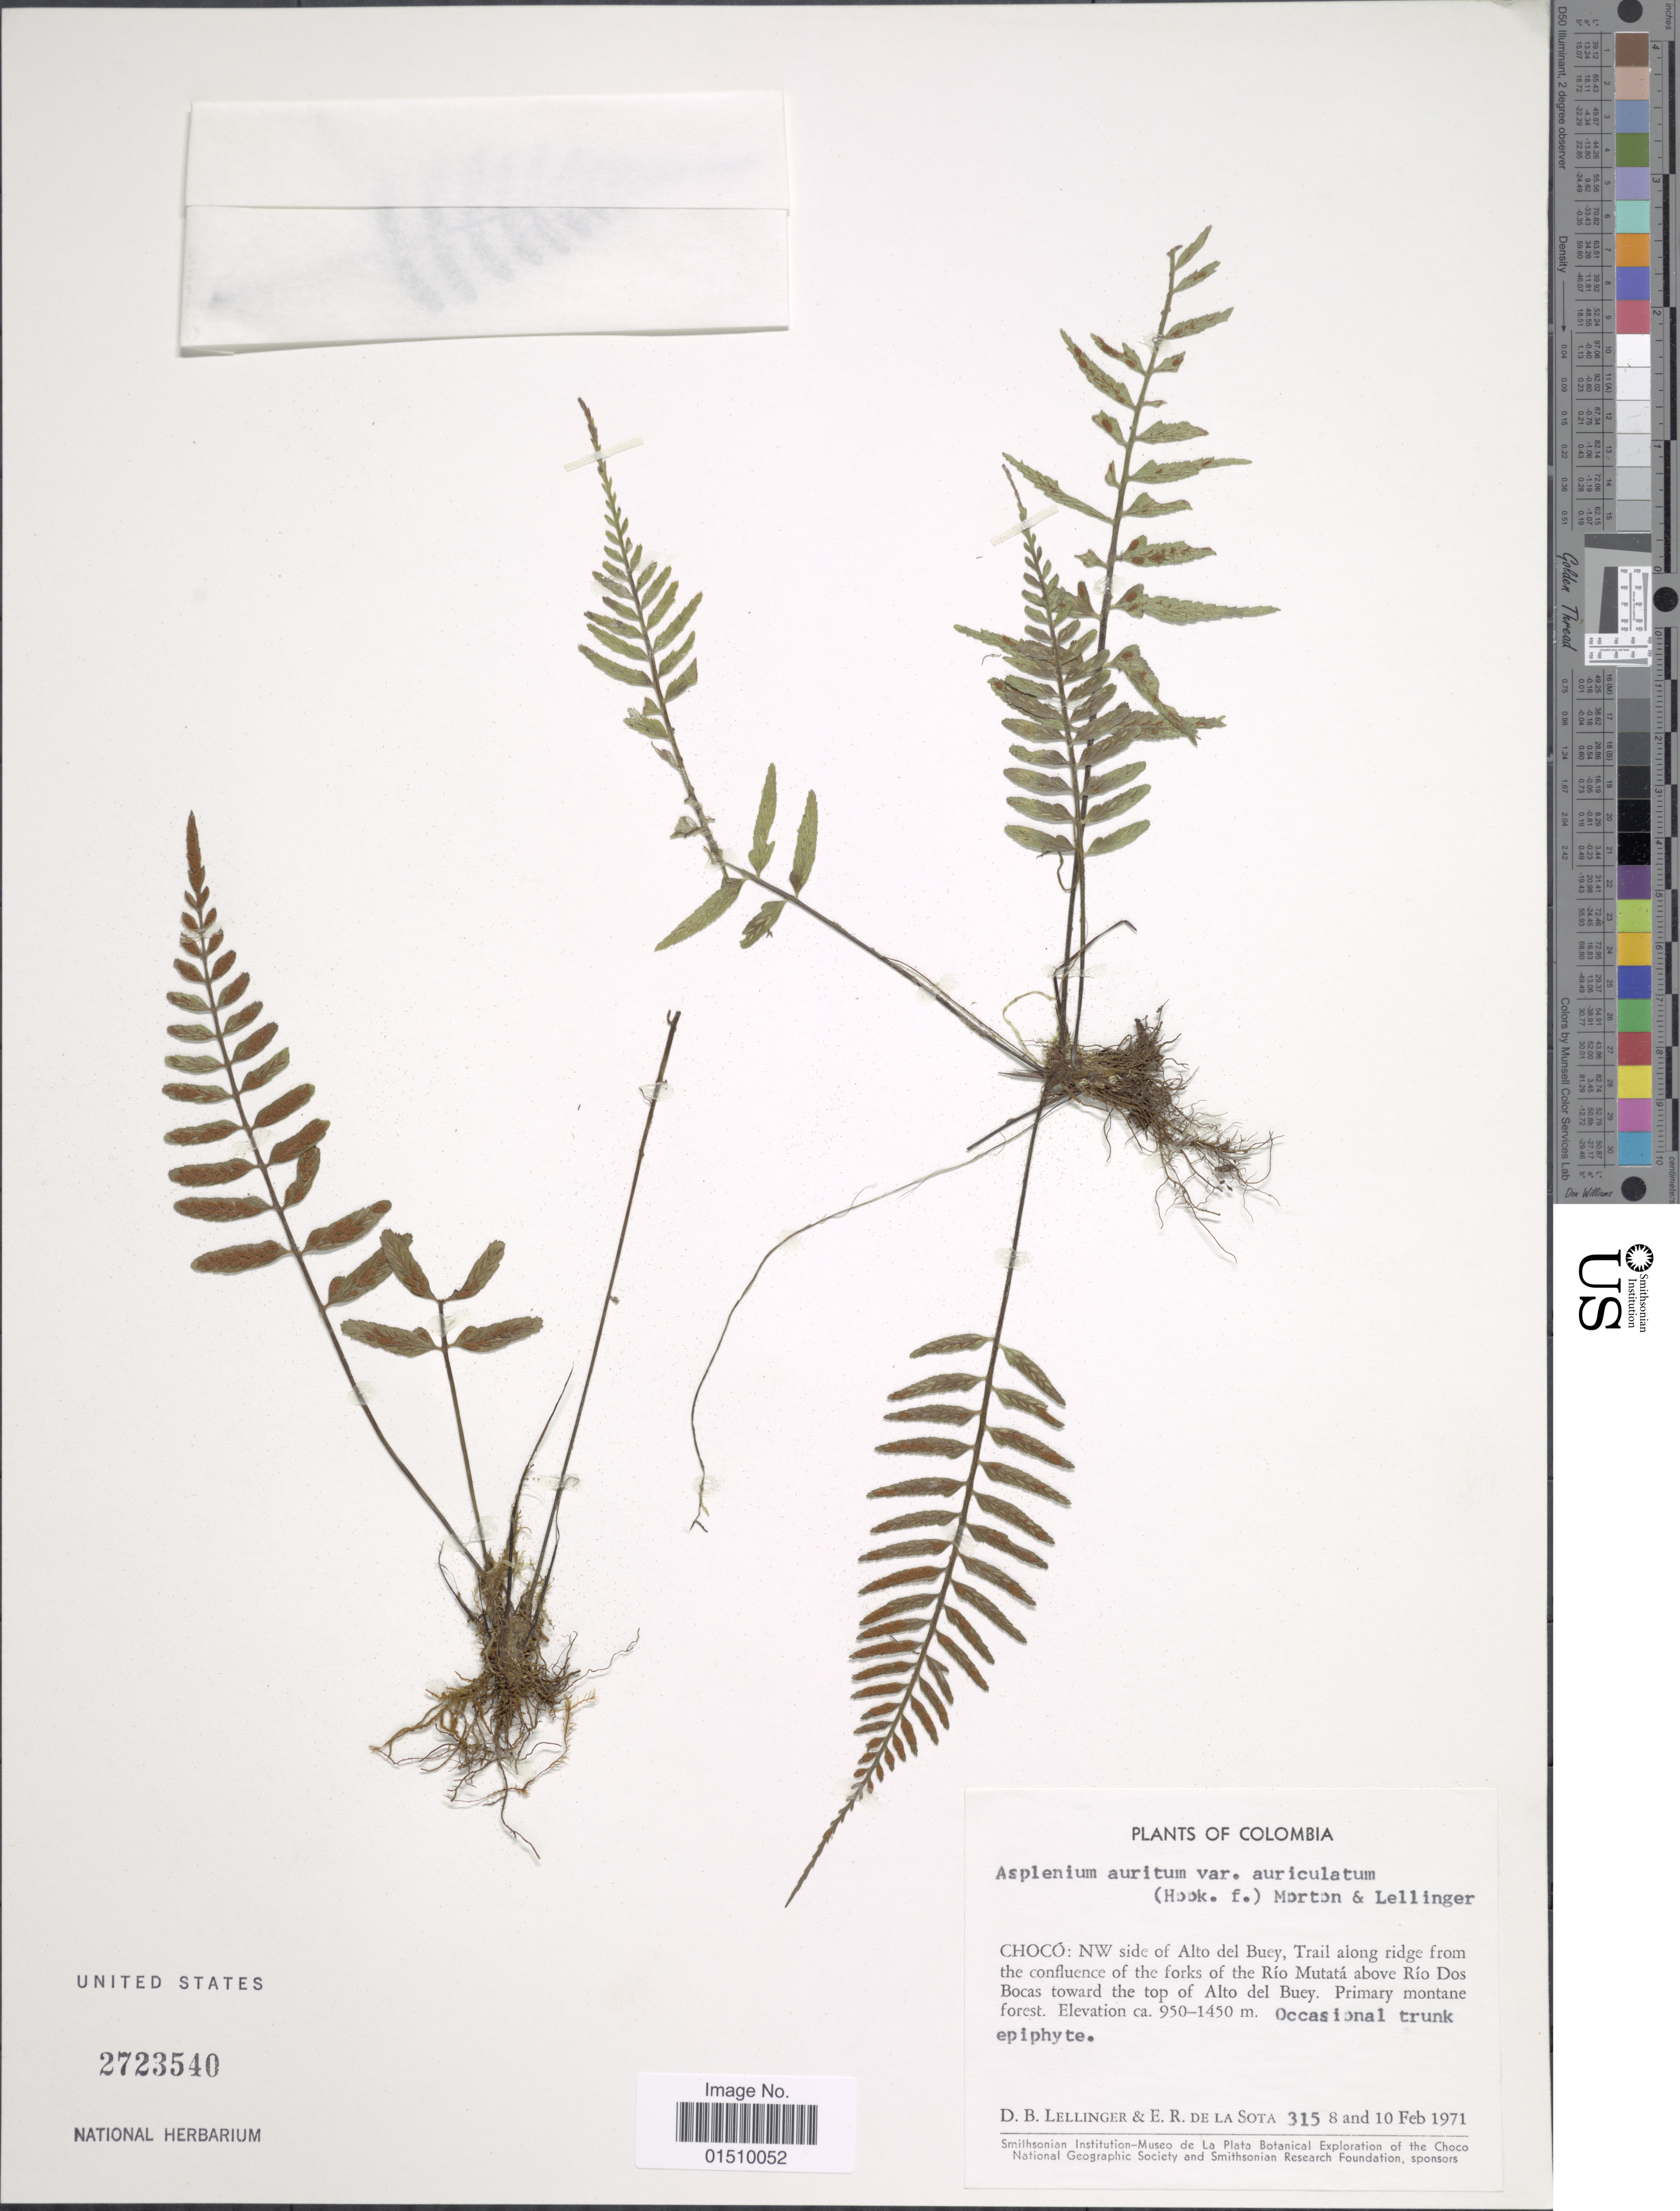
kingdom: Plantae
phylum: Tracheophyta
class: Polypodiopsida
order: Polypodiales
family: Aspleniaceae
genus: Asplenium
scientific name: Asplenium auritum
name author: Sw.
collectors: D. B. Lellinger & E. R. de la Sota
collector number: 315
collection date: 1971-02-08/1971-02-10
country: Colombia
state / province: Chocó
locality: Colombia, NW side of Alto del Buey, trail along ridge from the confluence of the forks of the Rio Mutata above Rio Dos Bocas toward the top Alto del Buey.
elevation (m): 950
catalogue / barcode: US 2723540